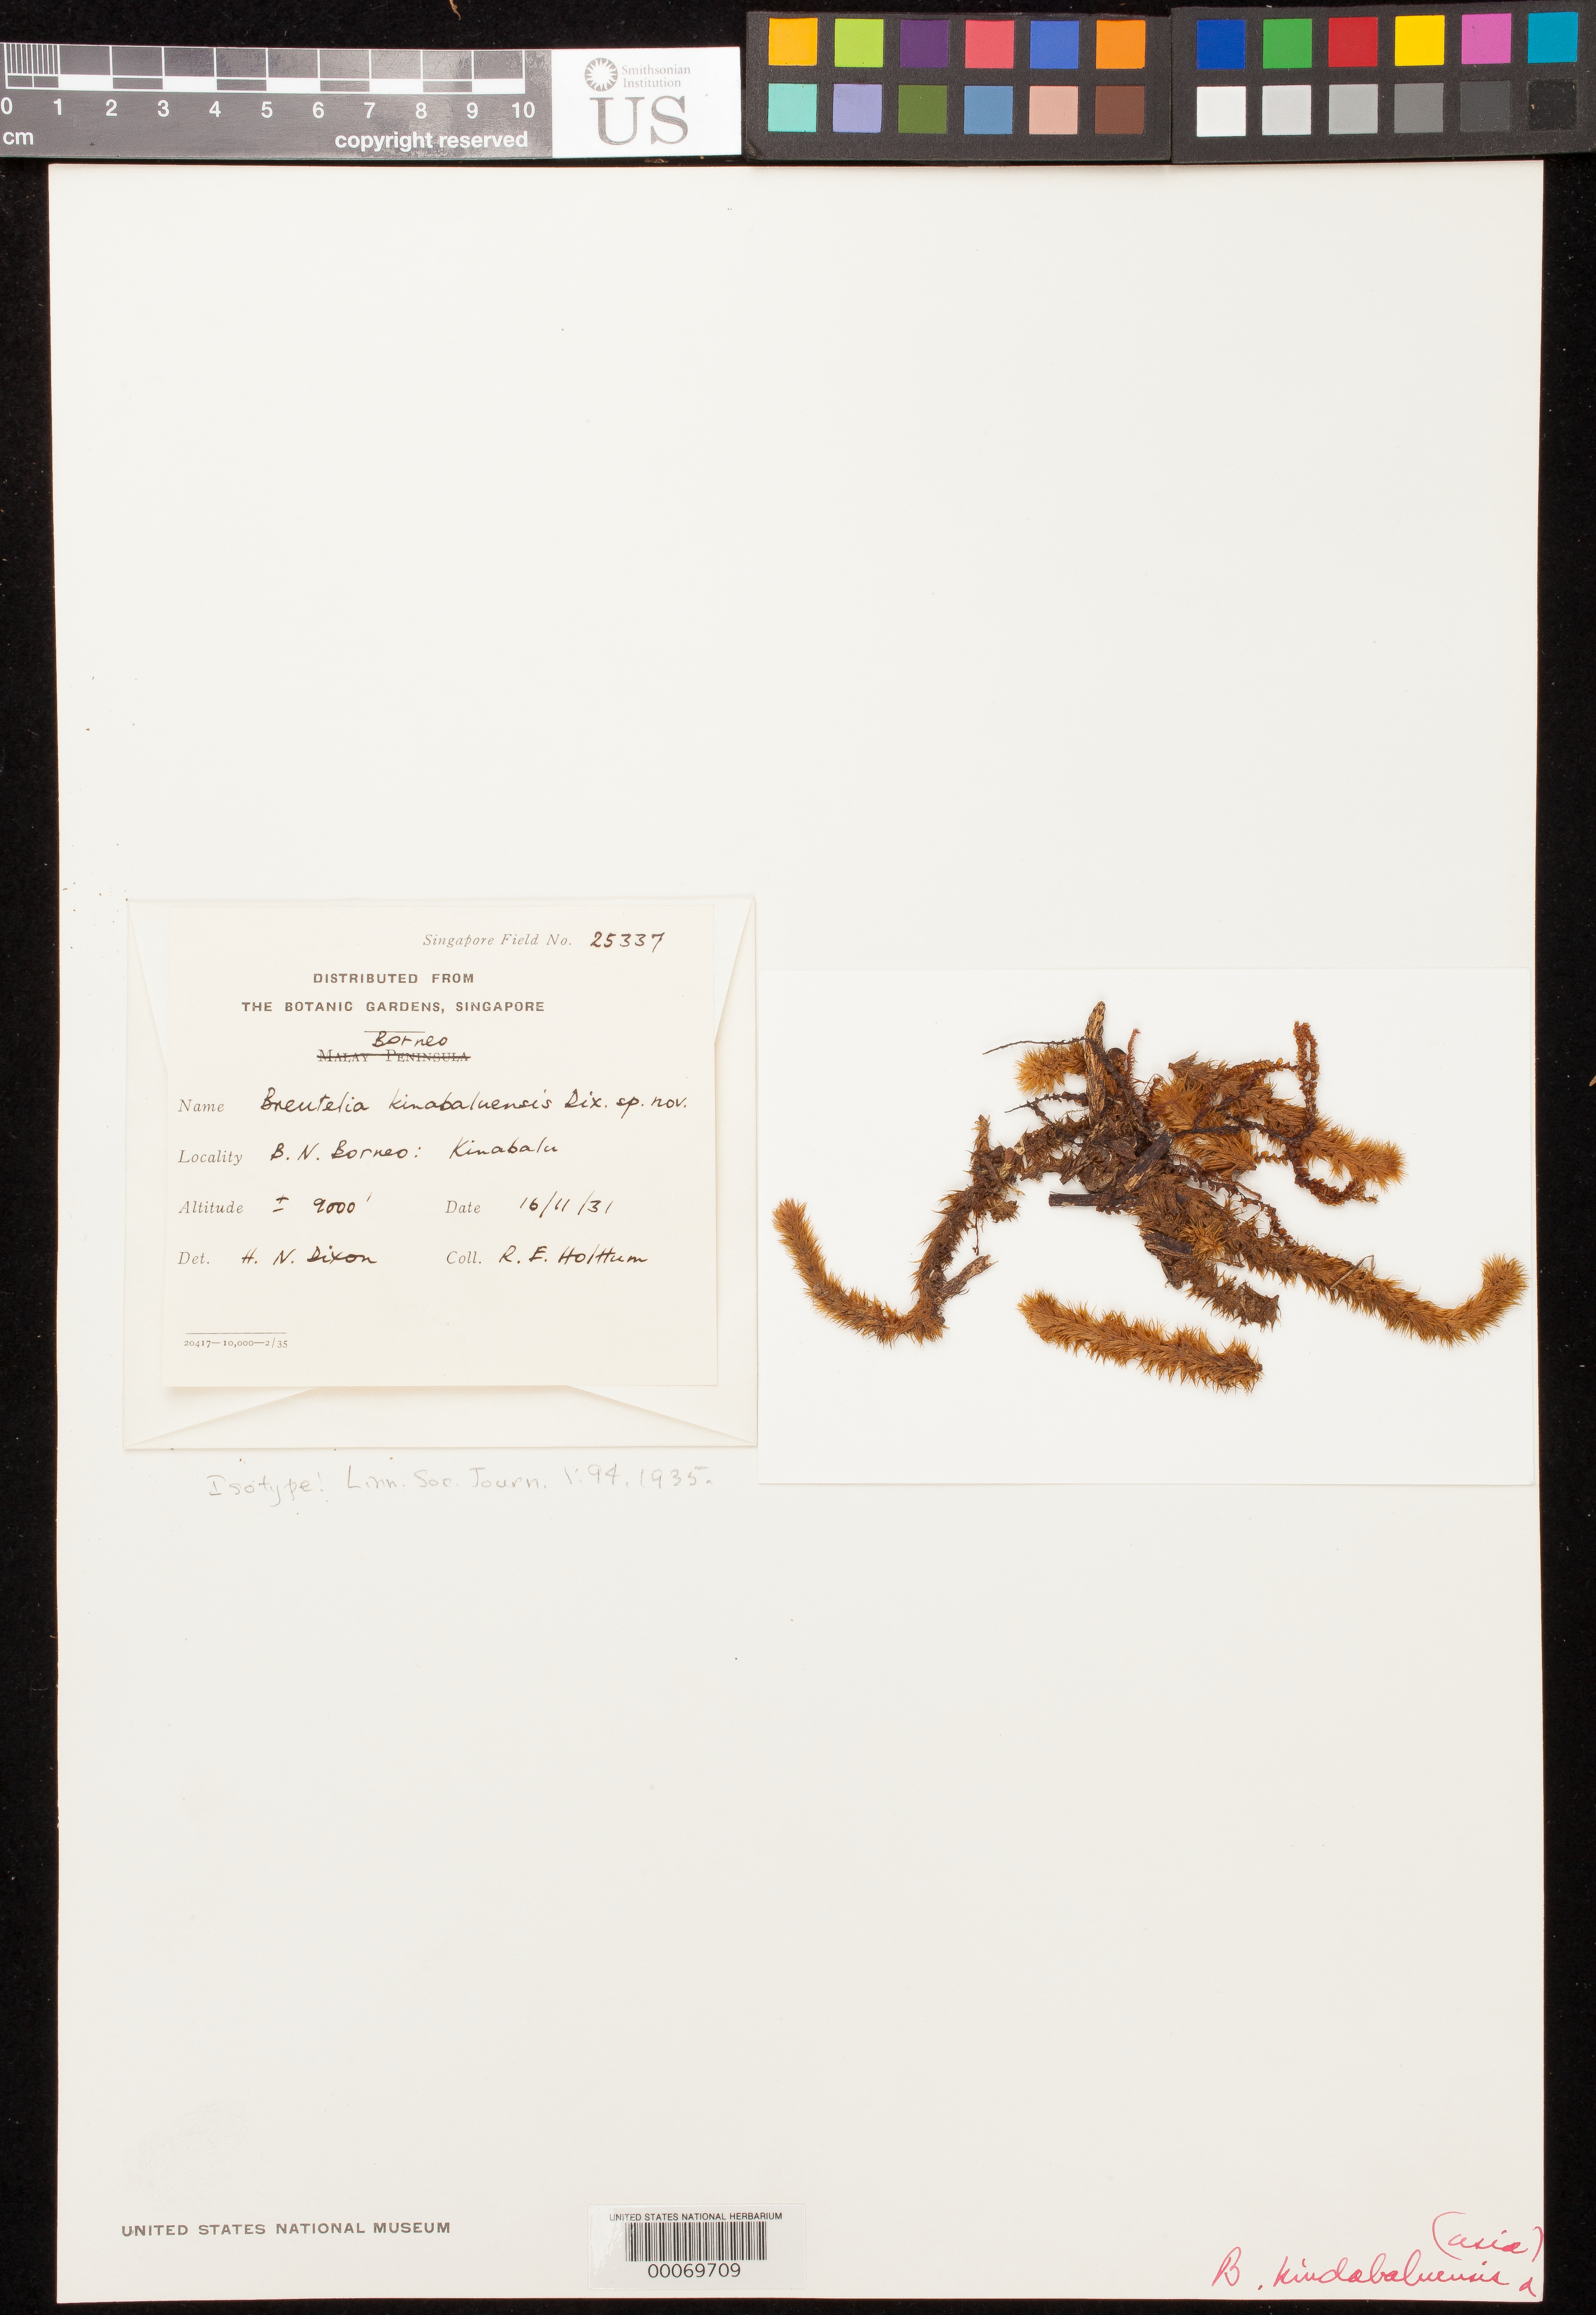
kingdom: Plantae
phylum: Bryophyta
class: Bryopsida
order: Bartramiales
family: Bartramiaceae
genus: Breutelia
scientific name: Breutelia kinabaluensis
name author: Dixon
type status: Isotype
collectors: R. E. Holttum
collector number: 25337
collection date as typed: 16 Nov 1931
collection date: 1931-11-16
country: Malaysia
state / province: Sabah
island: Borneo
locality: Kinabalu.